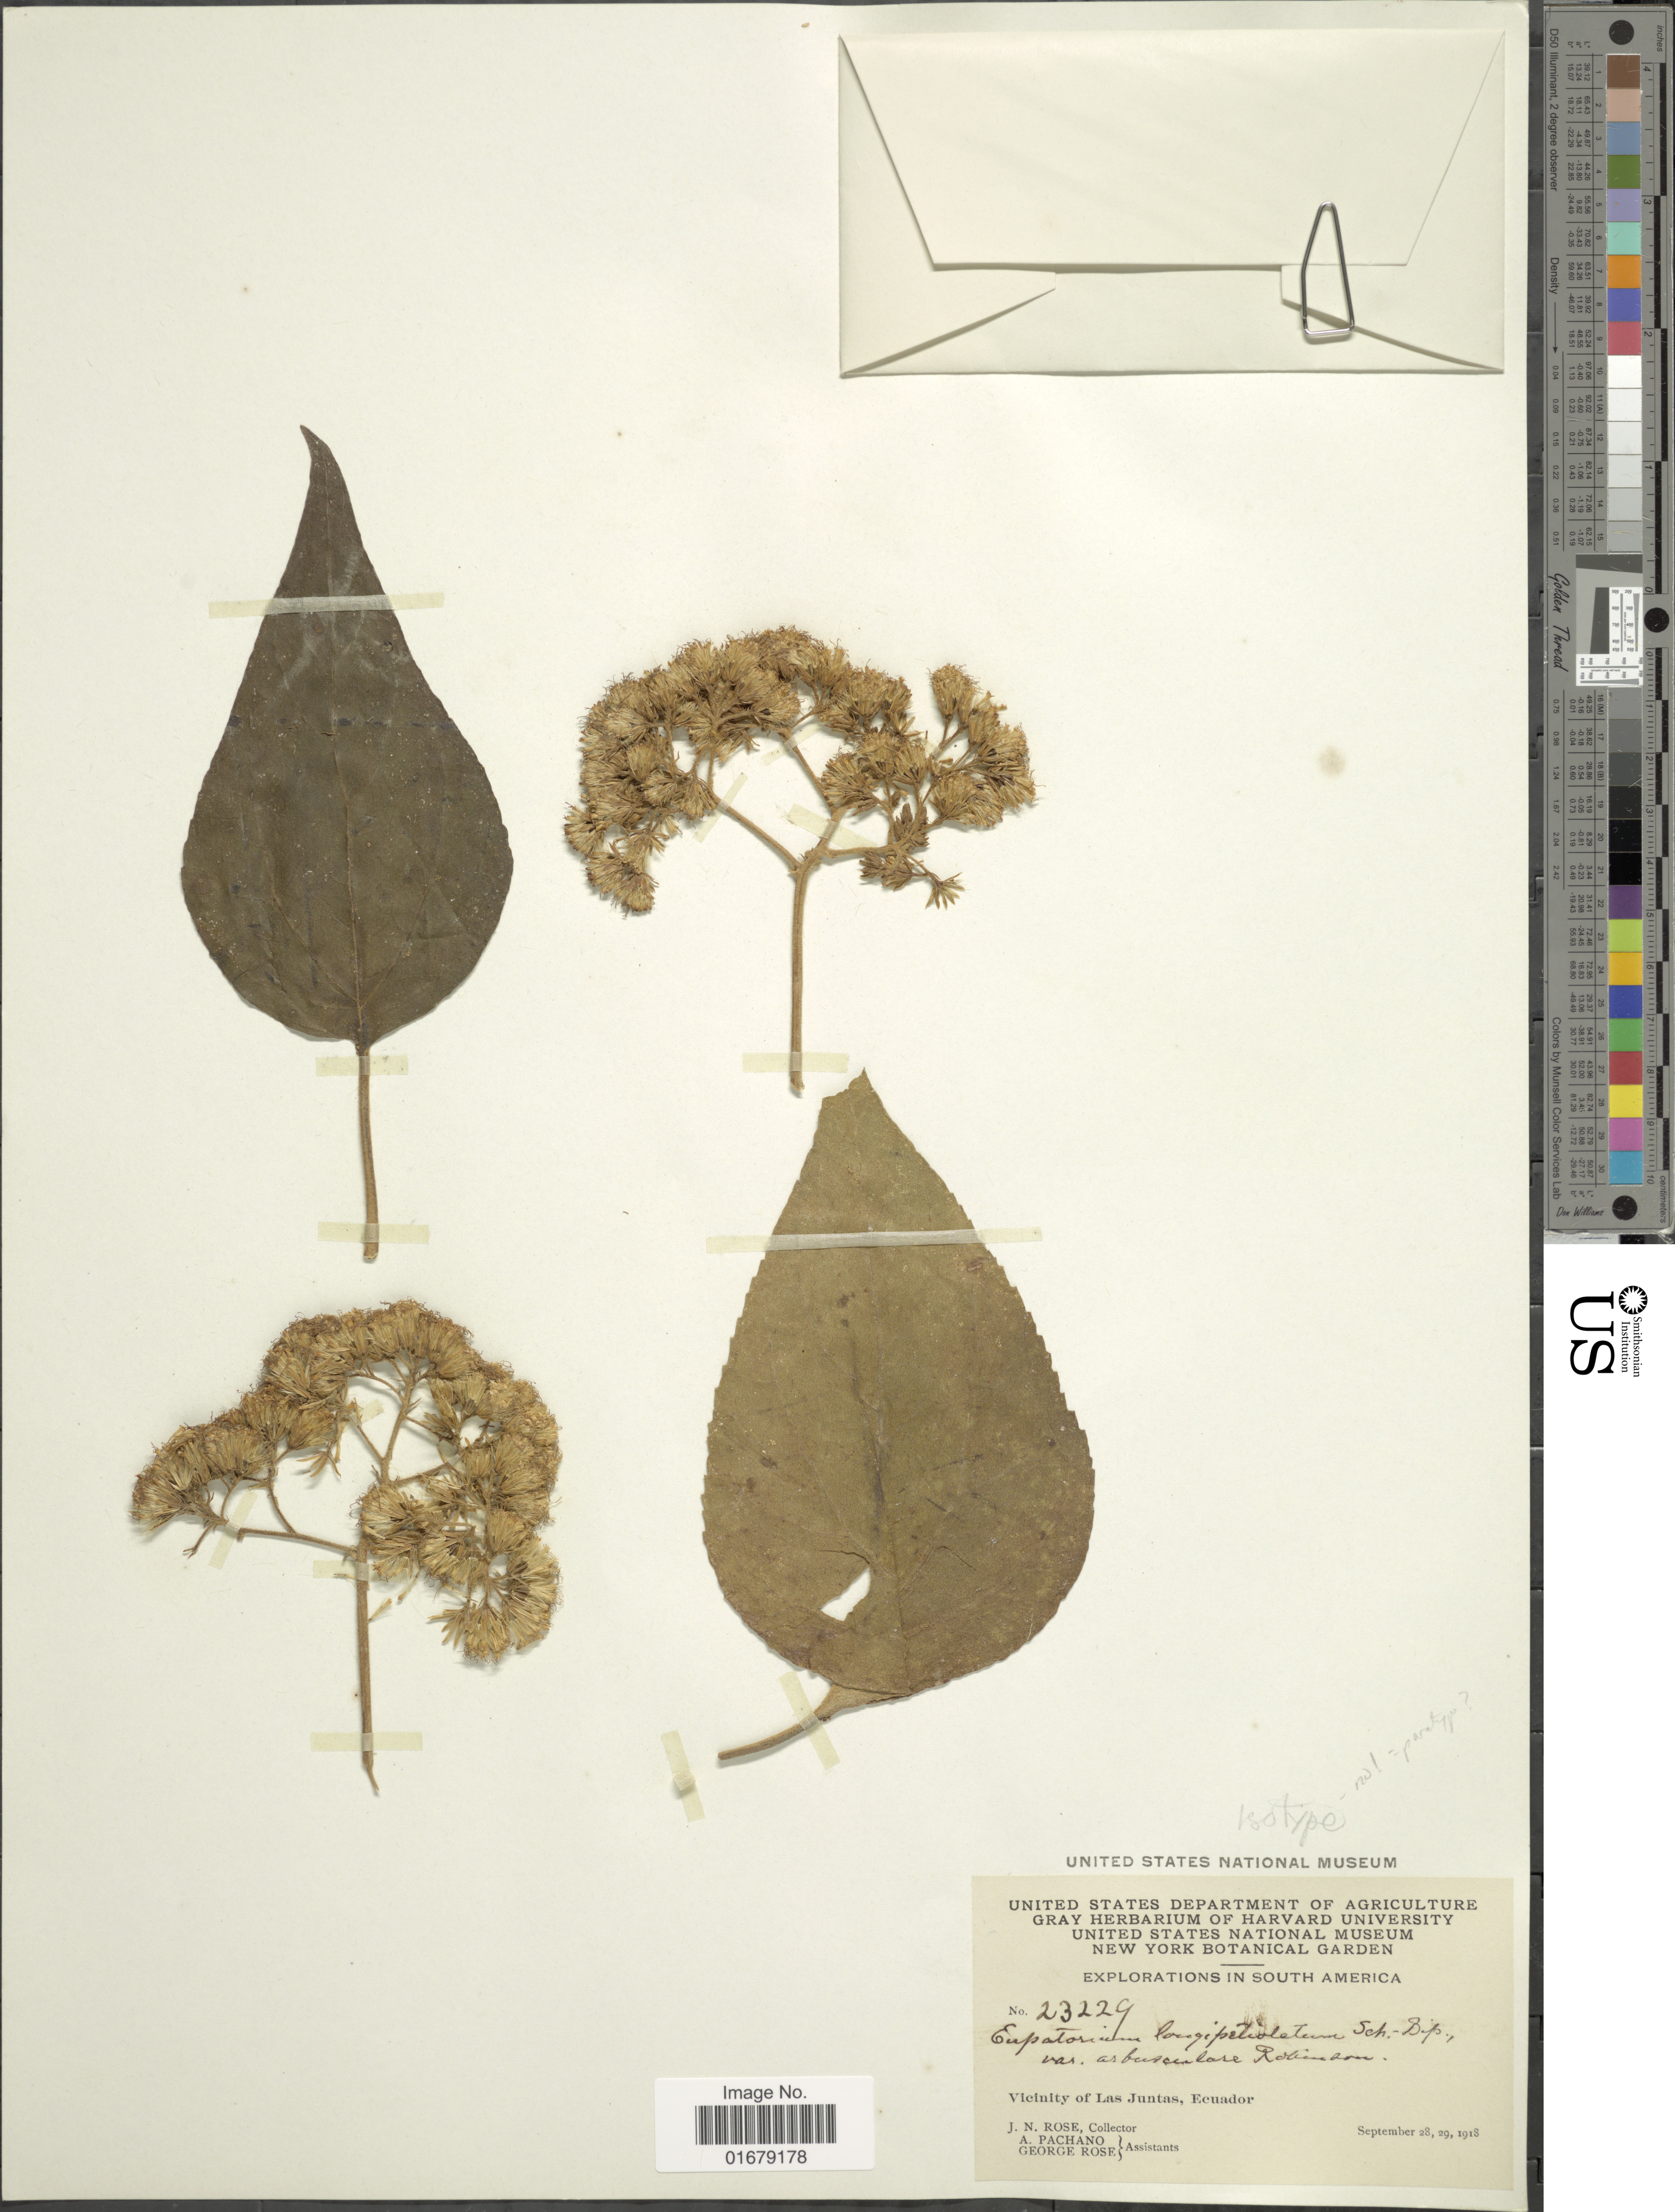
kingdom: Plantae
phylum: Tracheophyta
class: Magnoliopsida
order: Asterales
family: Asteraceae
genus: Kaunia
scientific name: Kaunia longipetiolata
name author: (Sch. Bip. ex Rusby) R.M. King & H. Rob.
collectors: J. N. Rose, A. Pachano & G. Rose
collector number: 23229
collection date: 1918-09-28/1918-09-29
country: Ecuador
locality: Vicinity of Las Juntas, Ecuador